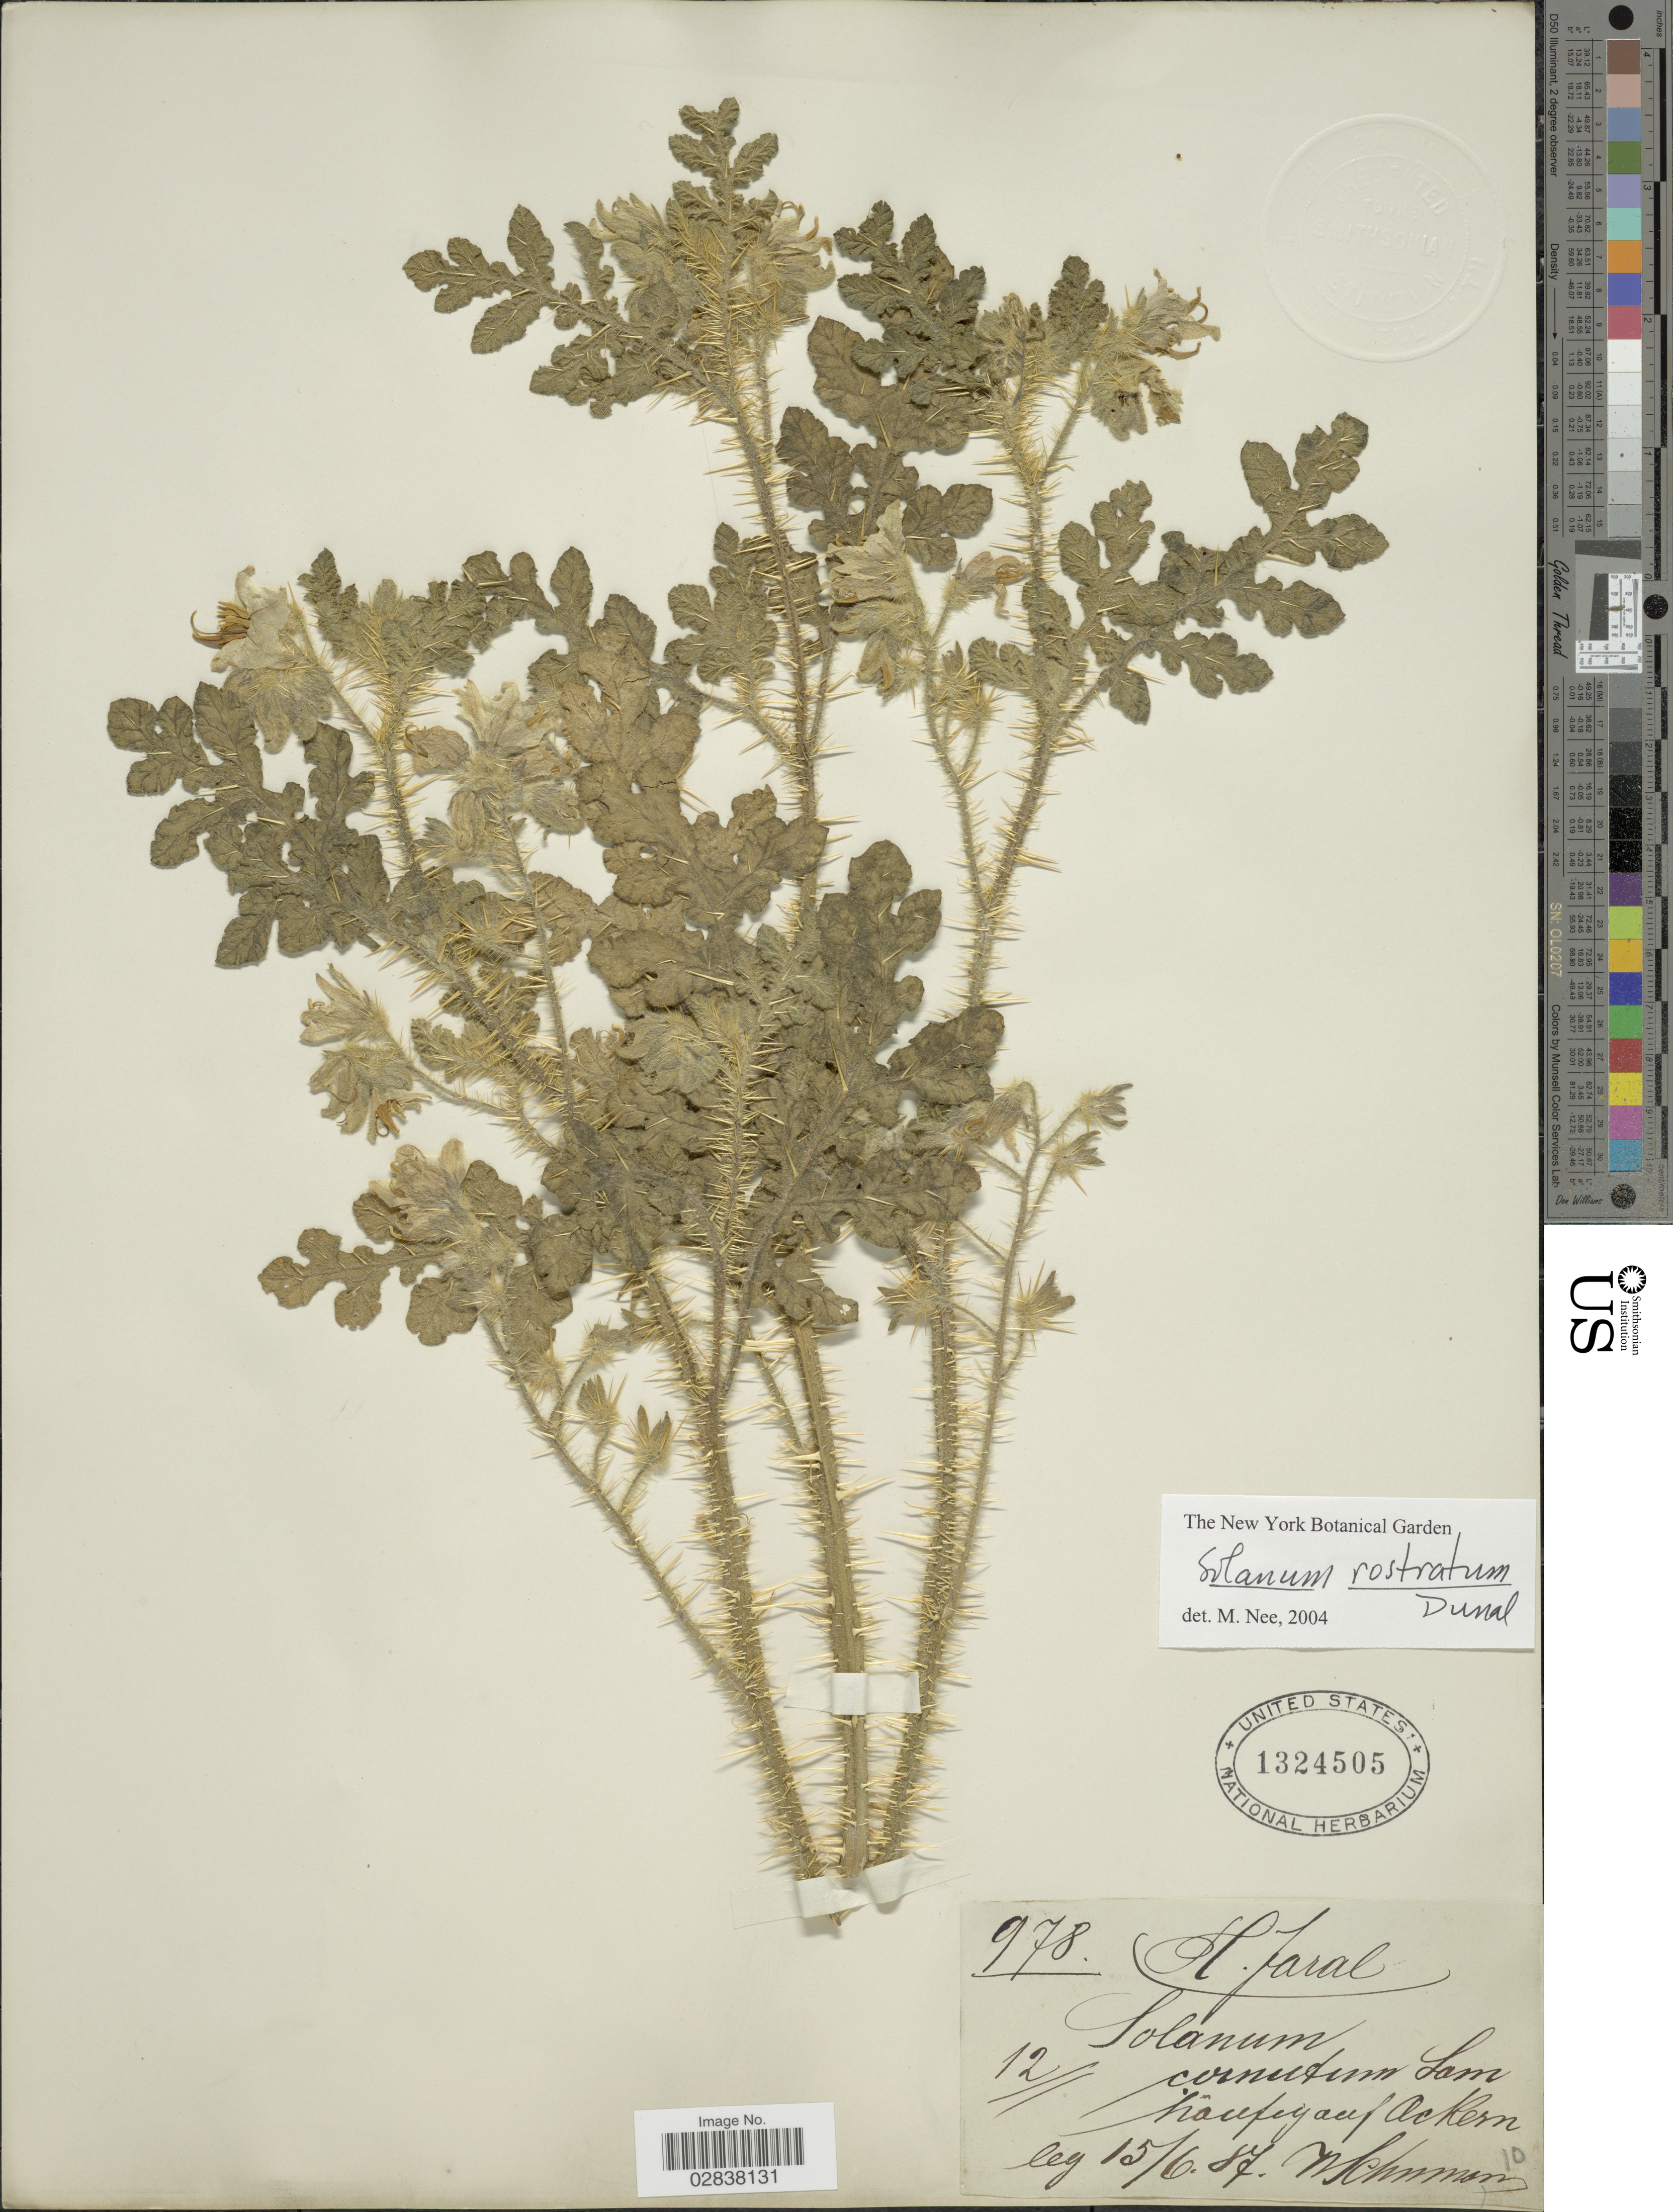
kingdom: Plantae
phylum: Tracheophyta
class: Magnoliopsida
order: Solanales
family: Solanaceae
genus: Solanum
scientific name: Solanum rostratum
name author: Dunal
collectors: Schman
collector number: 978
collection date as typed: Transcribed d/m/y: 15/6/87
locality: Kaufey [interpreted] auf Ackern.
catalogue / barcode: US 1324505